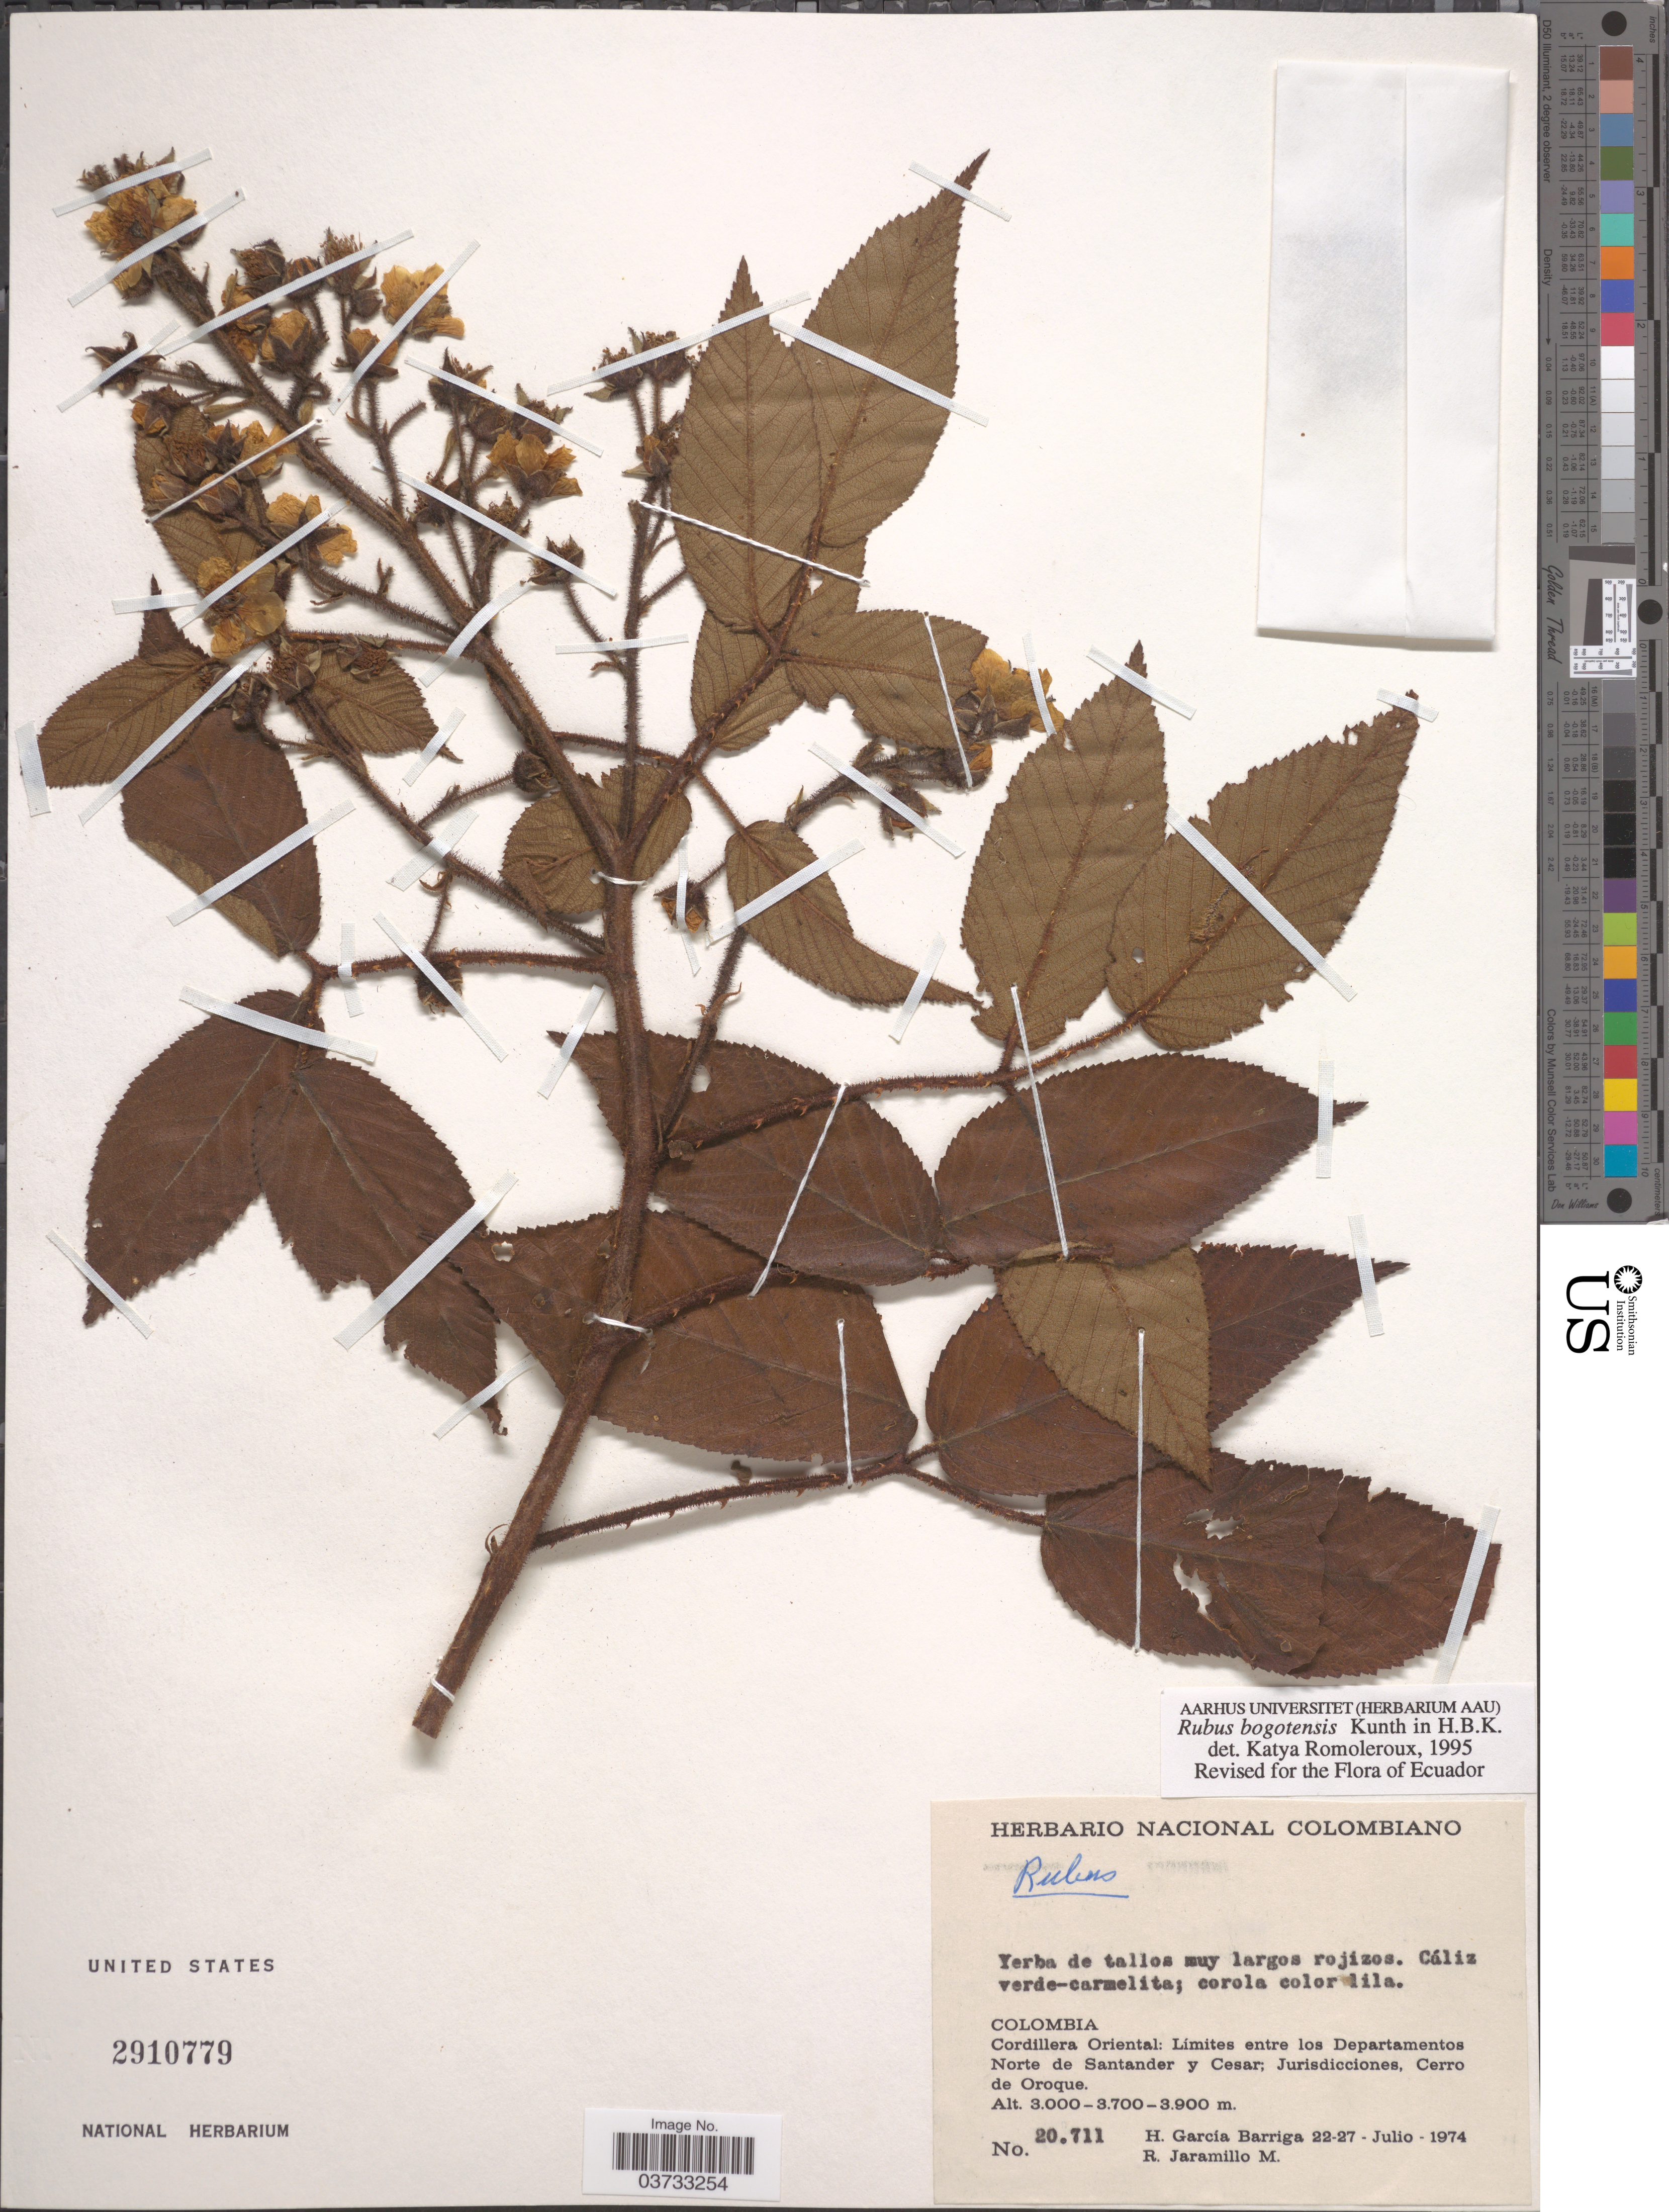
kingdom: Plantae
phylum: Tracheophyta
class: Magnoliopsida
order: Rosales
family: Rosaceae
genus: Rubus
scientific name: Rubus bogotensis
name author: Kunth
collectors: H. García Barriga & R. Jaramillo M.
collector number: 20711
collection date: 1974-07-22/1974-07-27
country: Colombia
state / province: Norte de Santander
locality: Cordillera Oriental: Límites entre los Departamentos Norte de Santander y Cesar; Jurisdicciones, Cerro de Oroque.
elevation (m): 3000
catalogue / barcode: US 2910779